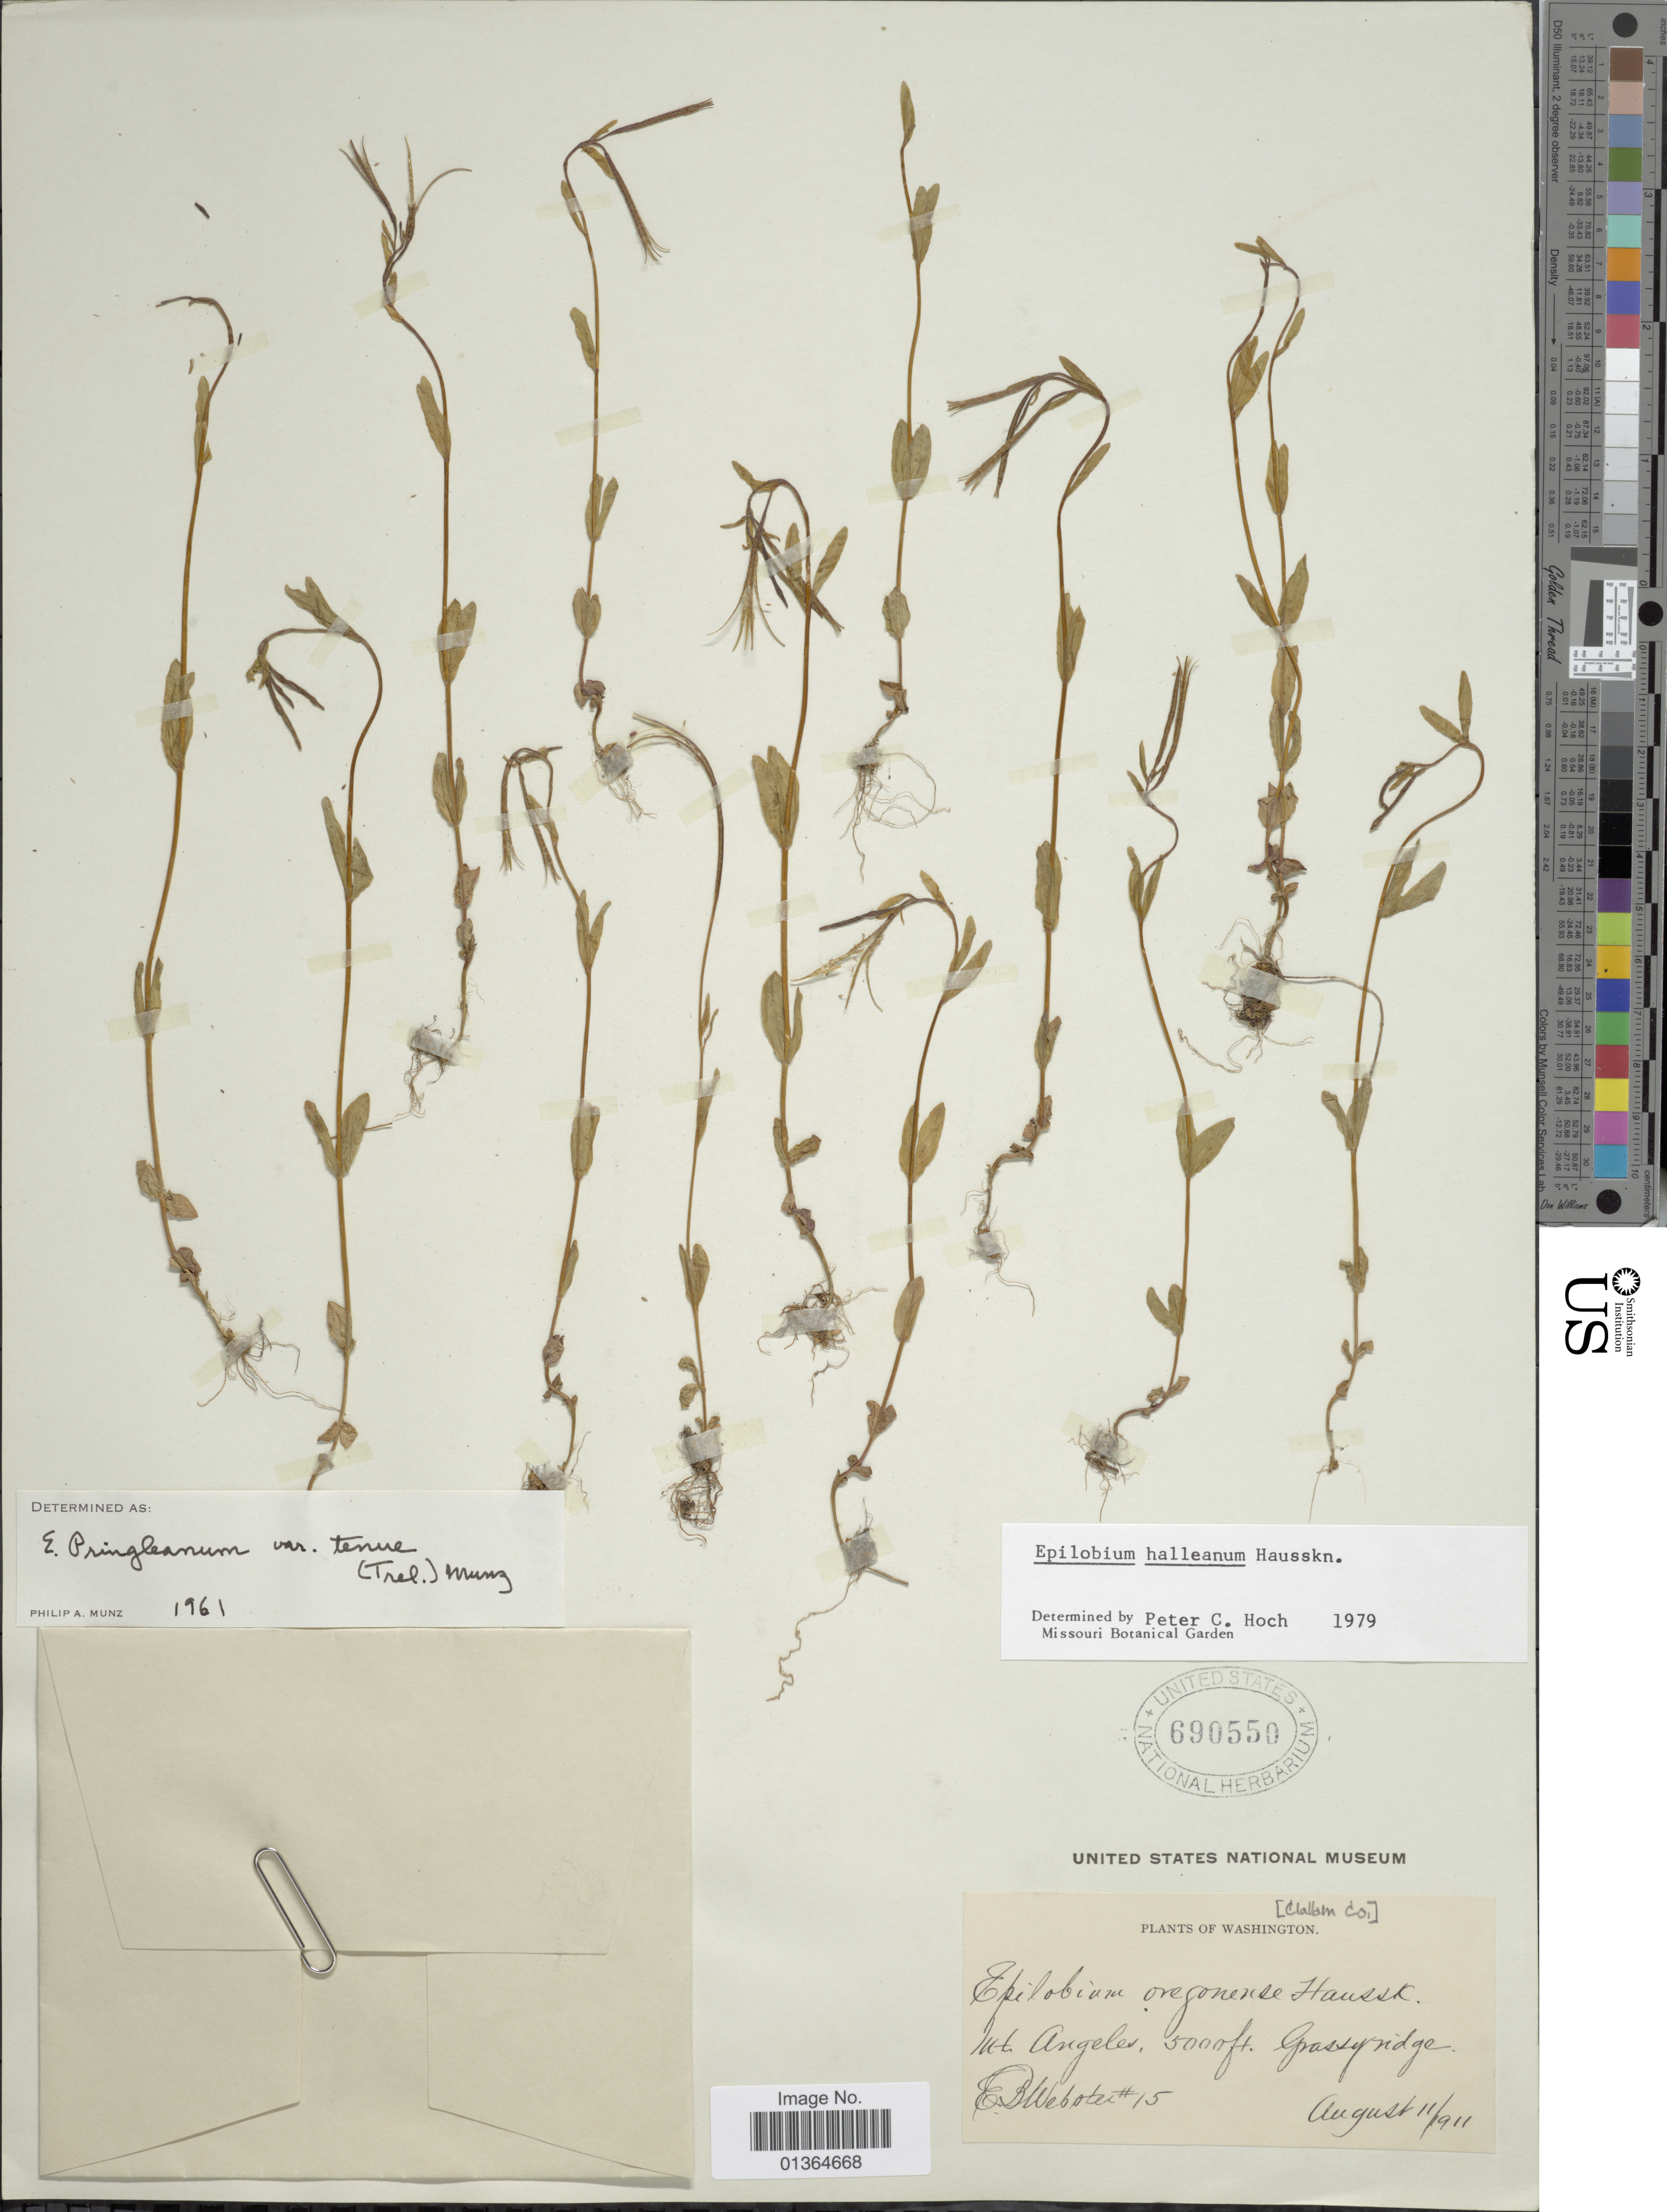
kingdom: Plantae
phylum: Tracheophyta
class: Magnoliopsida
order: Myrtales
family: Onagraceae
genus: Epilobium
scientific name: Epilobium hallianum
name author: Hausskn.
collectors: E. B. Webster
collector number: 15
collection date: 1911-08-11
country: United States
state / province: Washington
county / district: Clallam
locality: [Clallam Co.], Mt. Angeles.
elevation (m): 1524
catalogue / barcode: US 690550